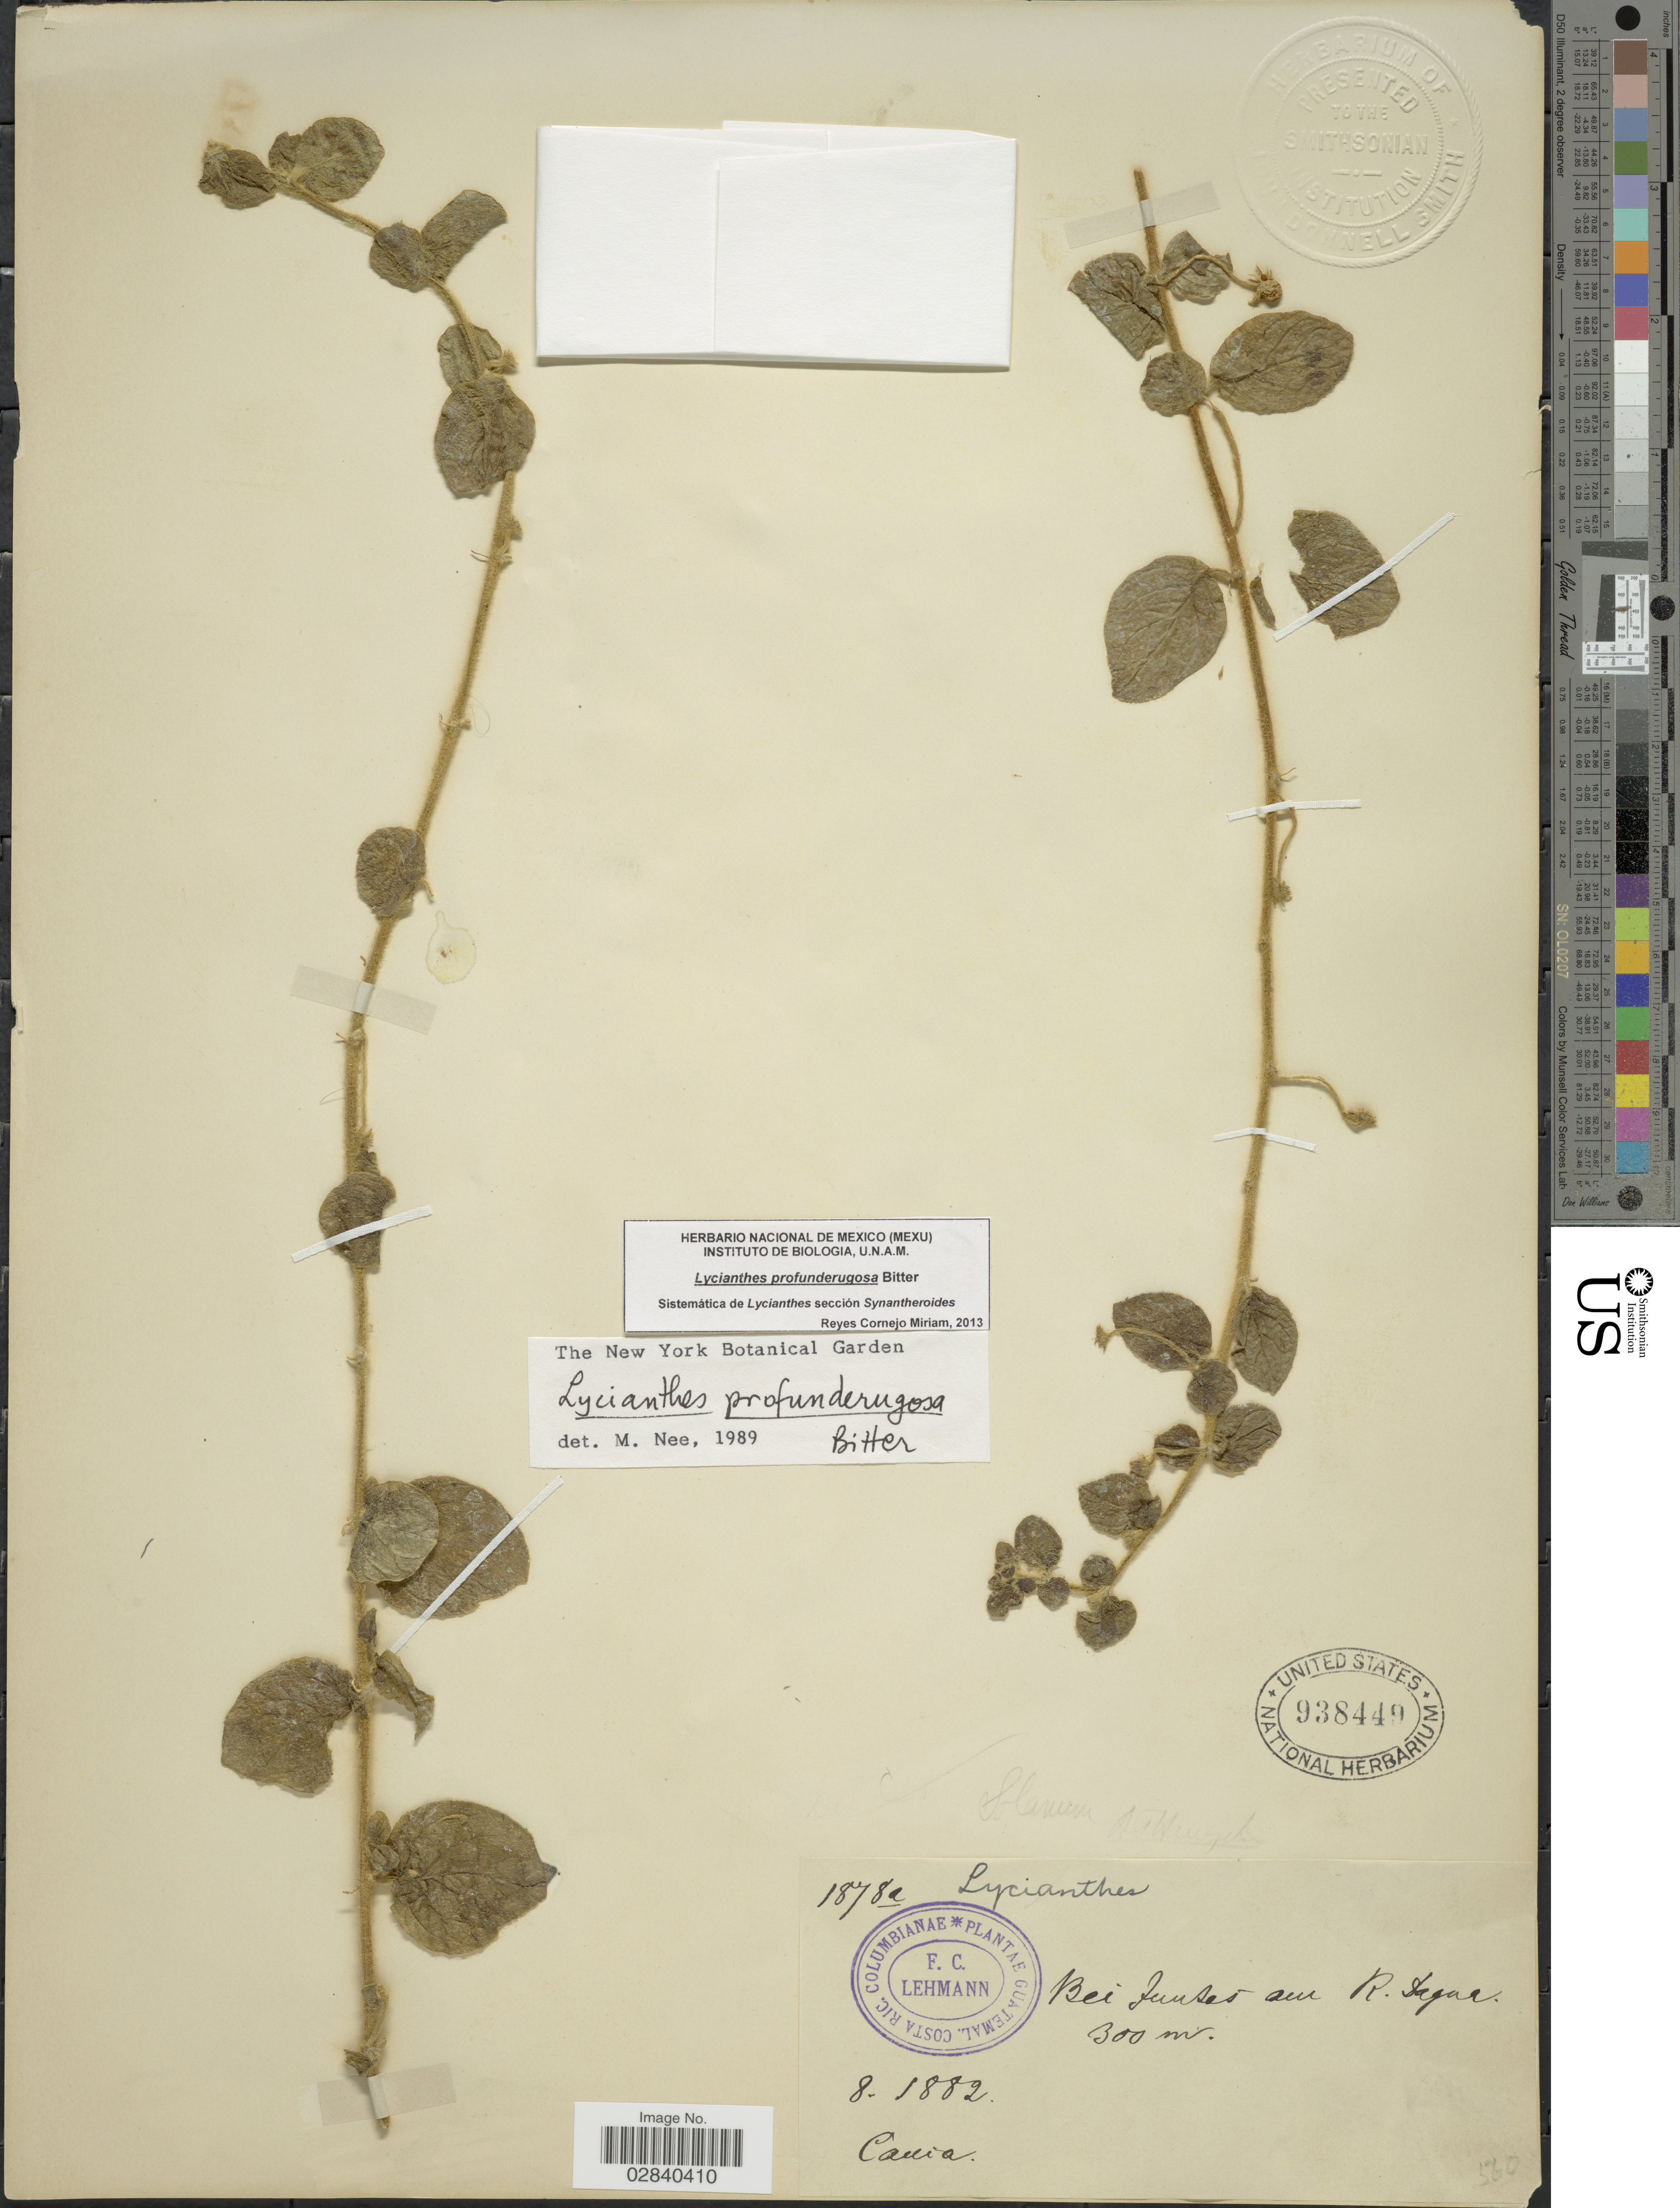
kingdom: Plantae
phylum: Tracheophyta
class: Magnoliopsida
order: Solanales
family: Solanaceae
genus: Lycianthes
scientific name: Lycianthes profunderugosa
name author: Bitter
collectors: F. C. Lehmann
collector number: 1878a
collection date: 1882-08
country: Colombia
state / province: Cauca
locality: Cauca. Bei juntas am R. Dagua.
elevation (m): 300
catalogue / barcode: US 938449